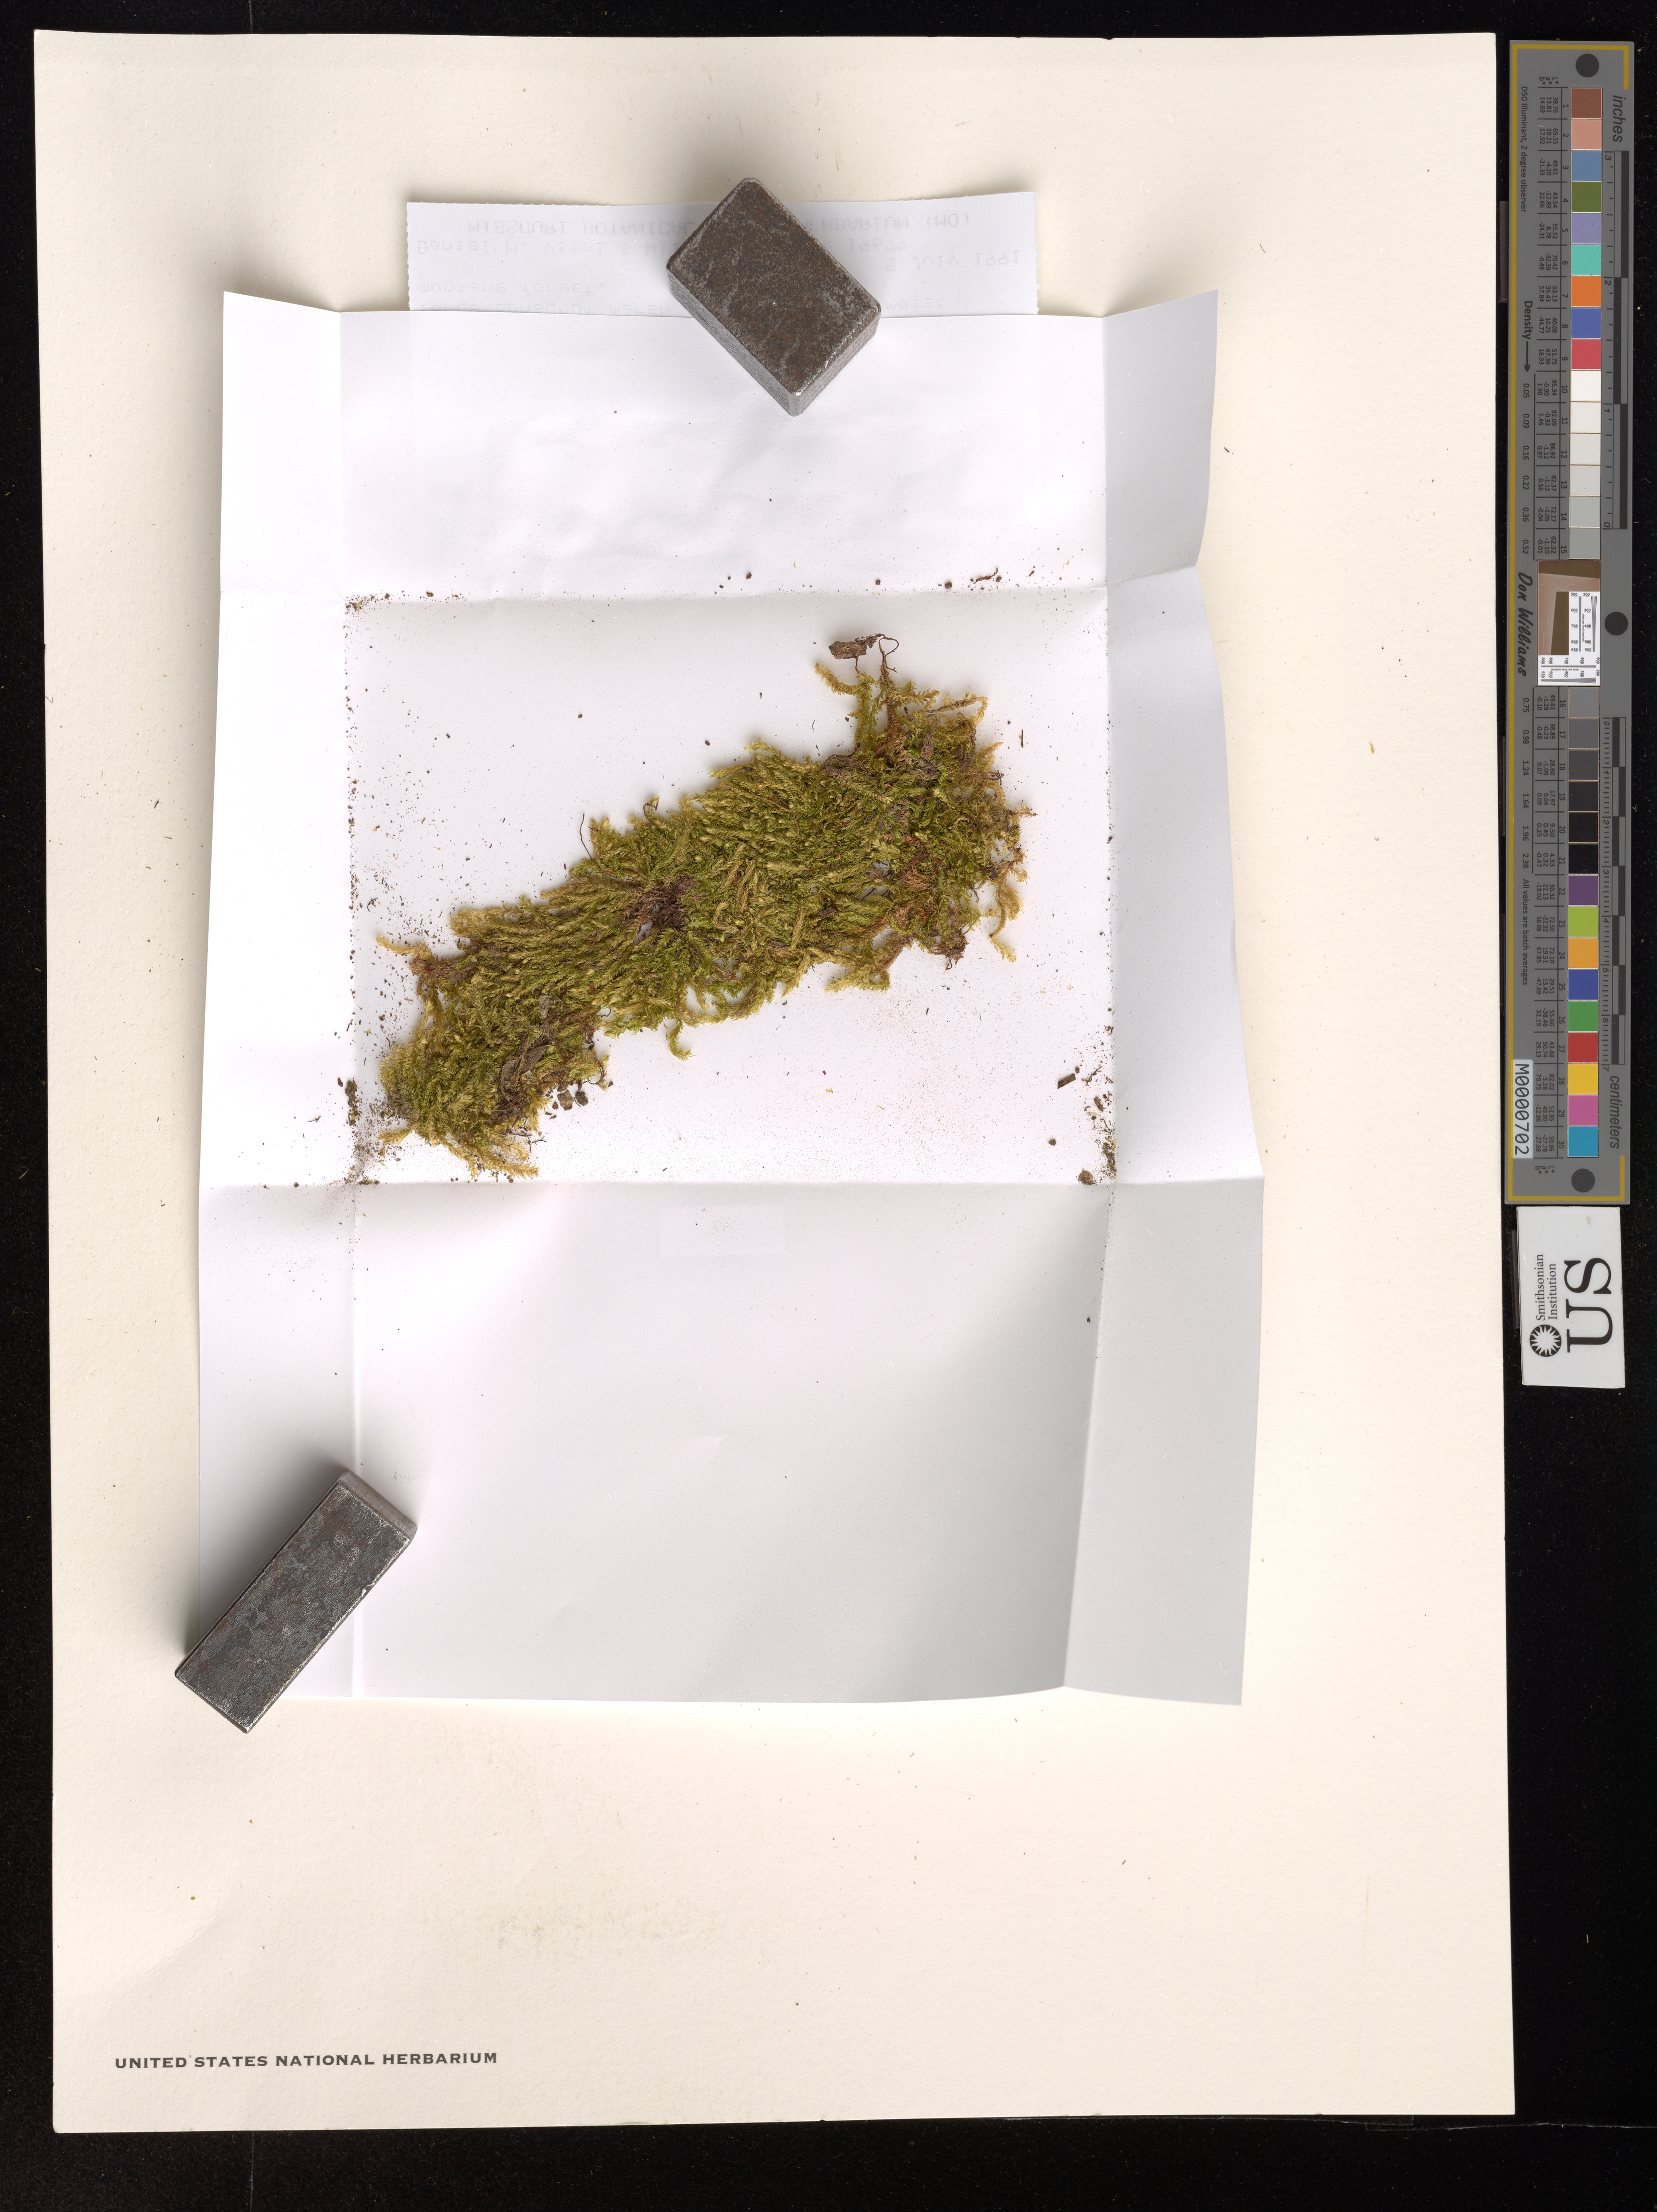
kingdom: Plantae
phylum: Bryophyta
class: Bryopsida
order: Hookeriales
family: Pilotrichaceae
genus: Lepidopilidium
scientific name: Lepidopilidium nitens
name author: (Hornsch.) Broth.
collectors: D. Vital & W. R. Buck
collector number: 19677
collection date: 1991-07-05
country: Brazil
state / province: Minas Gerais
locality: Parque Nacional do Itatiaia, vicinity of Brejo da Lapa, atkm 8 along entry road near border of Rio de Janeiro.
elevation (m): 2120